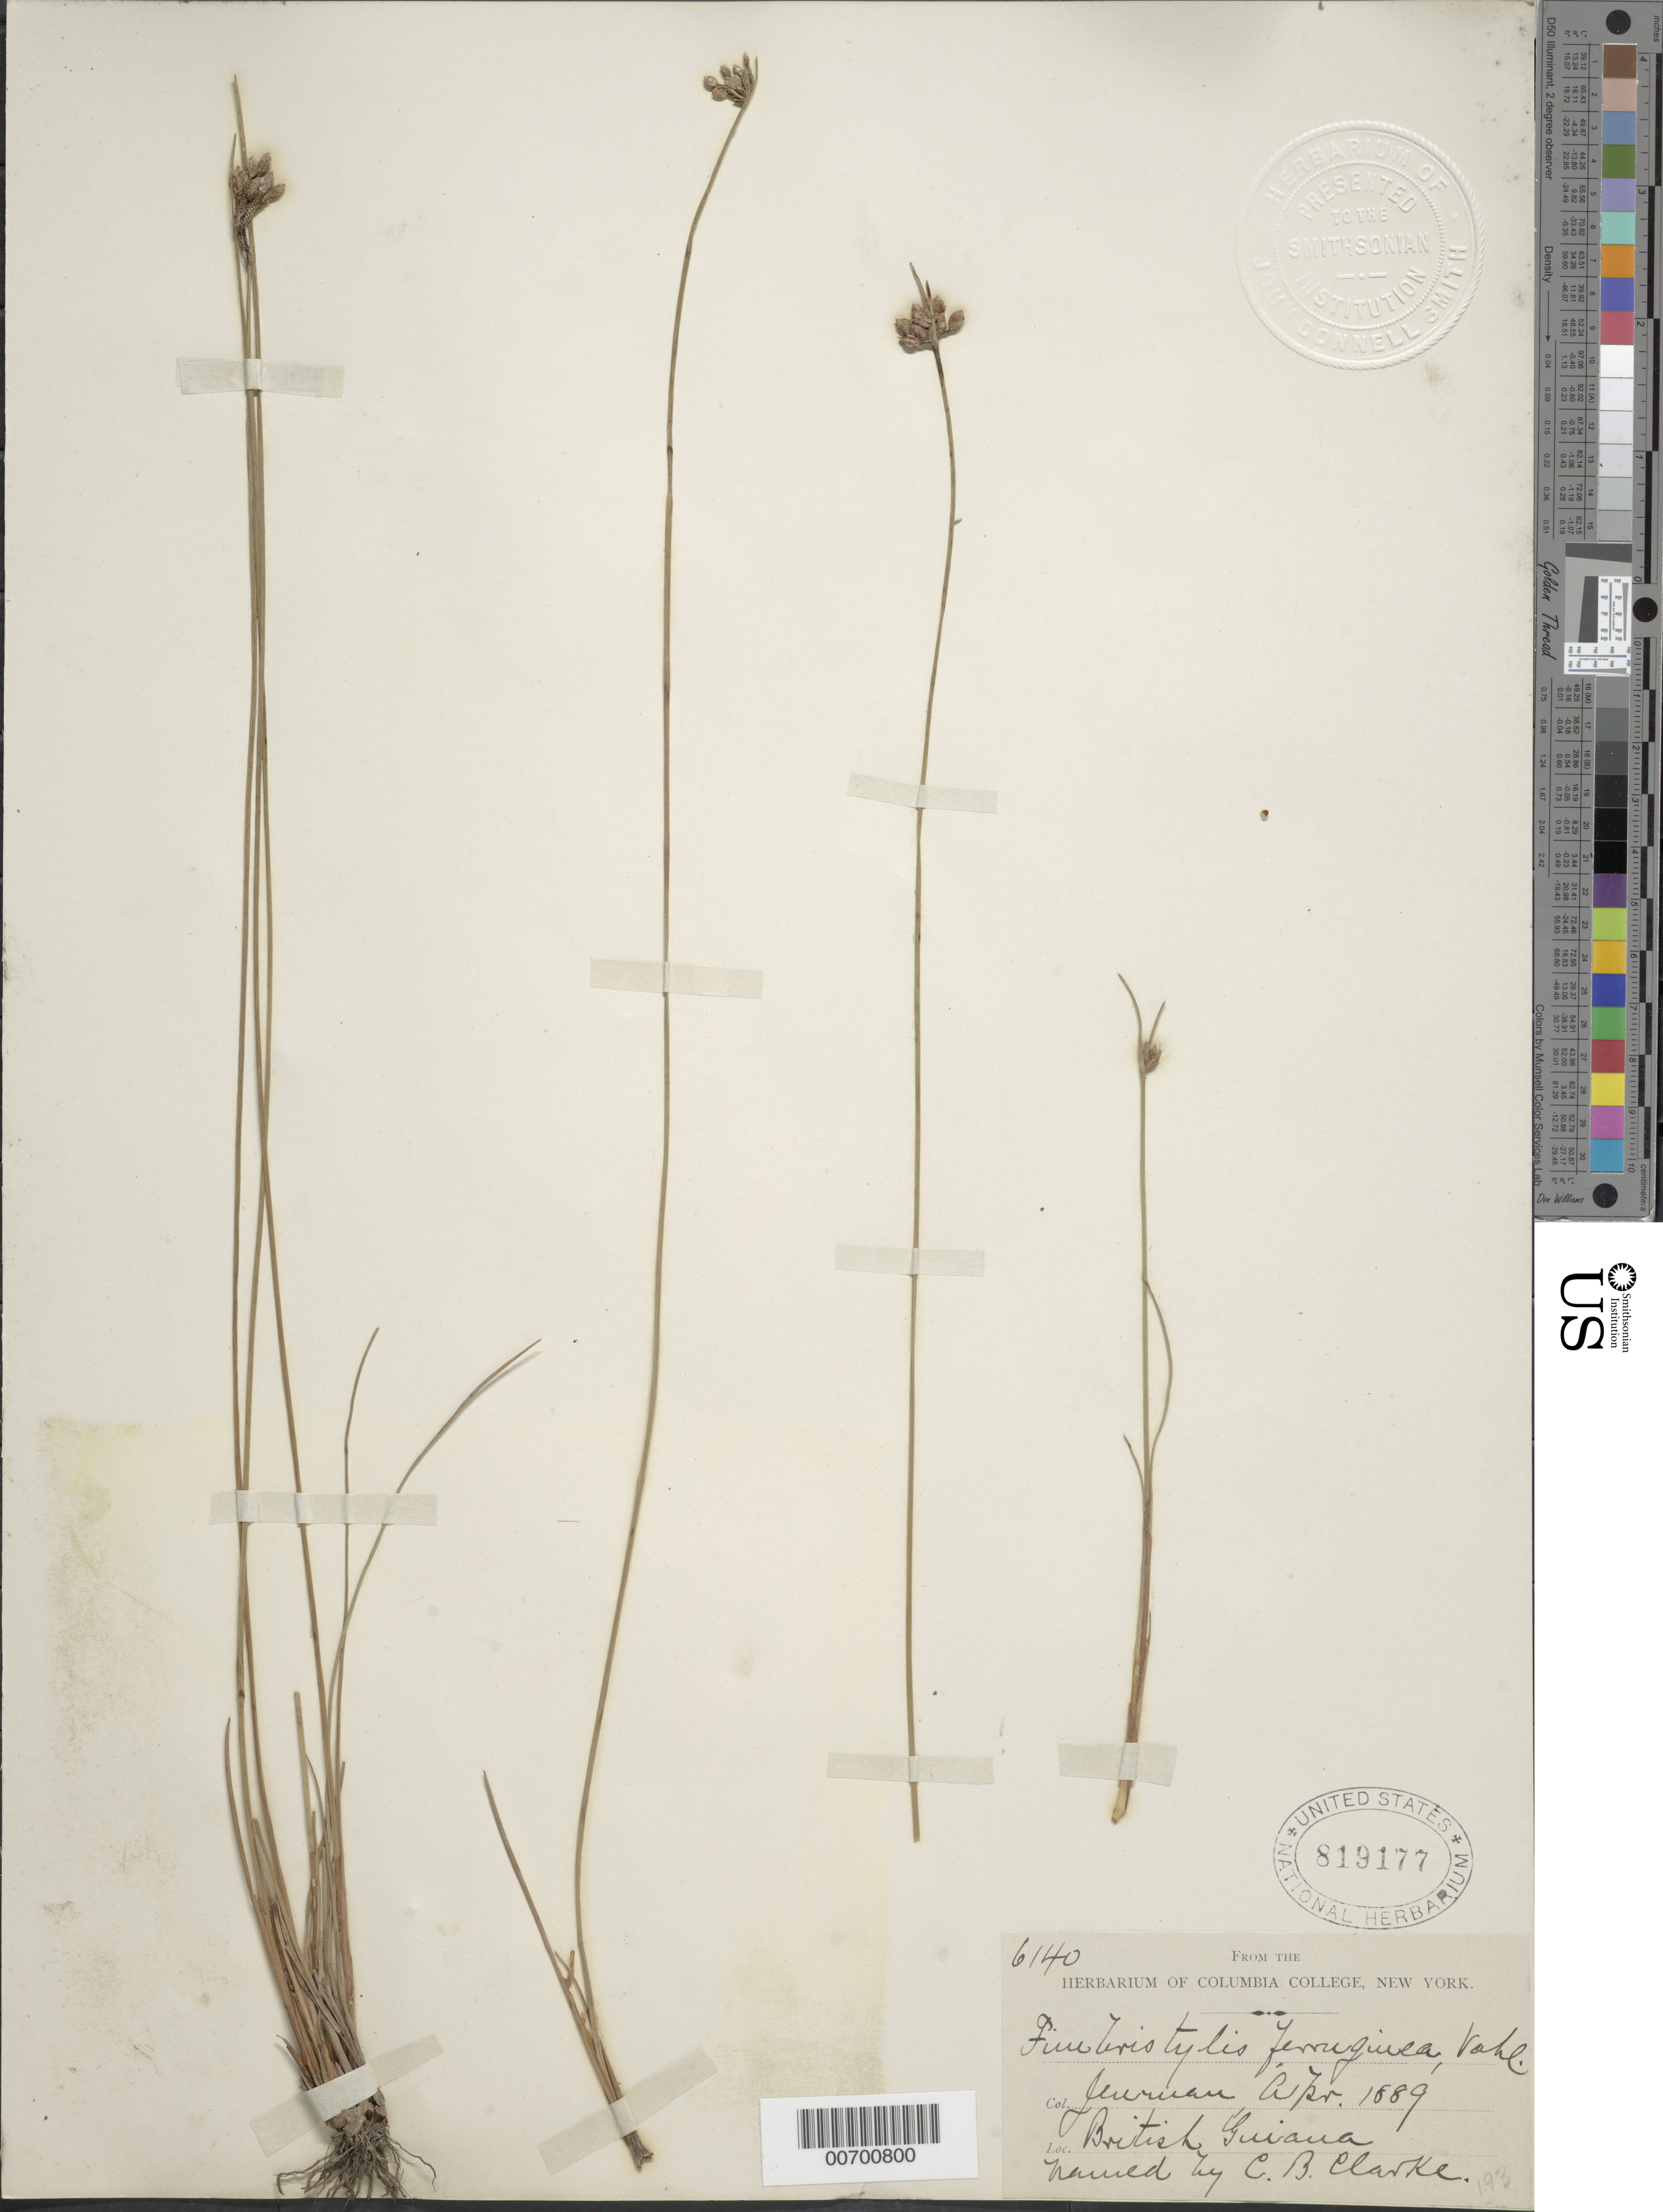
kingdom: Plantae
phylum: Tracheophyta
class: Liliopsida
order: Poales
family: Cyperaceae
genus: Fimbristylis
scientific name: Fimbristylis ferruginea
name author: (L.) Vahl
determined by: Clarke, C. B.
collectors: G. S. Jenman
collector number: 6140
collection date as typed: April 1889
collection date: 1889-04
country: Guyana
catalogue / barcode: US 819177